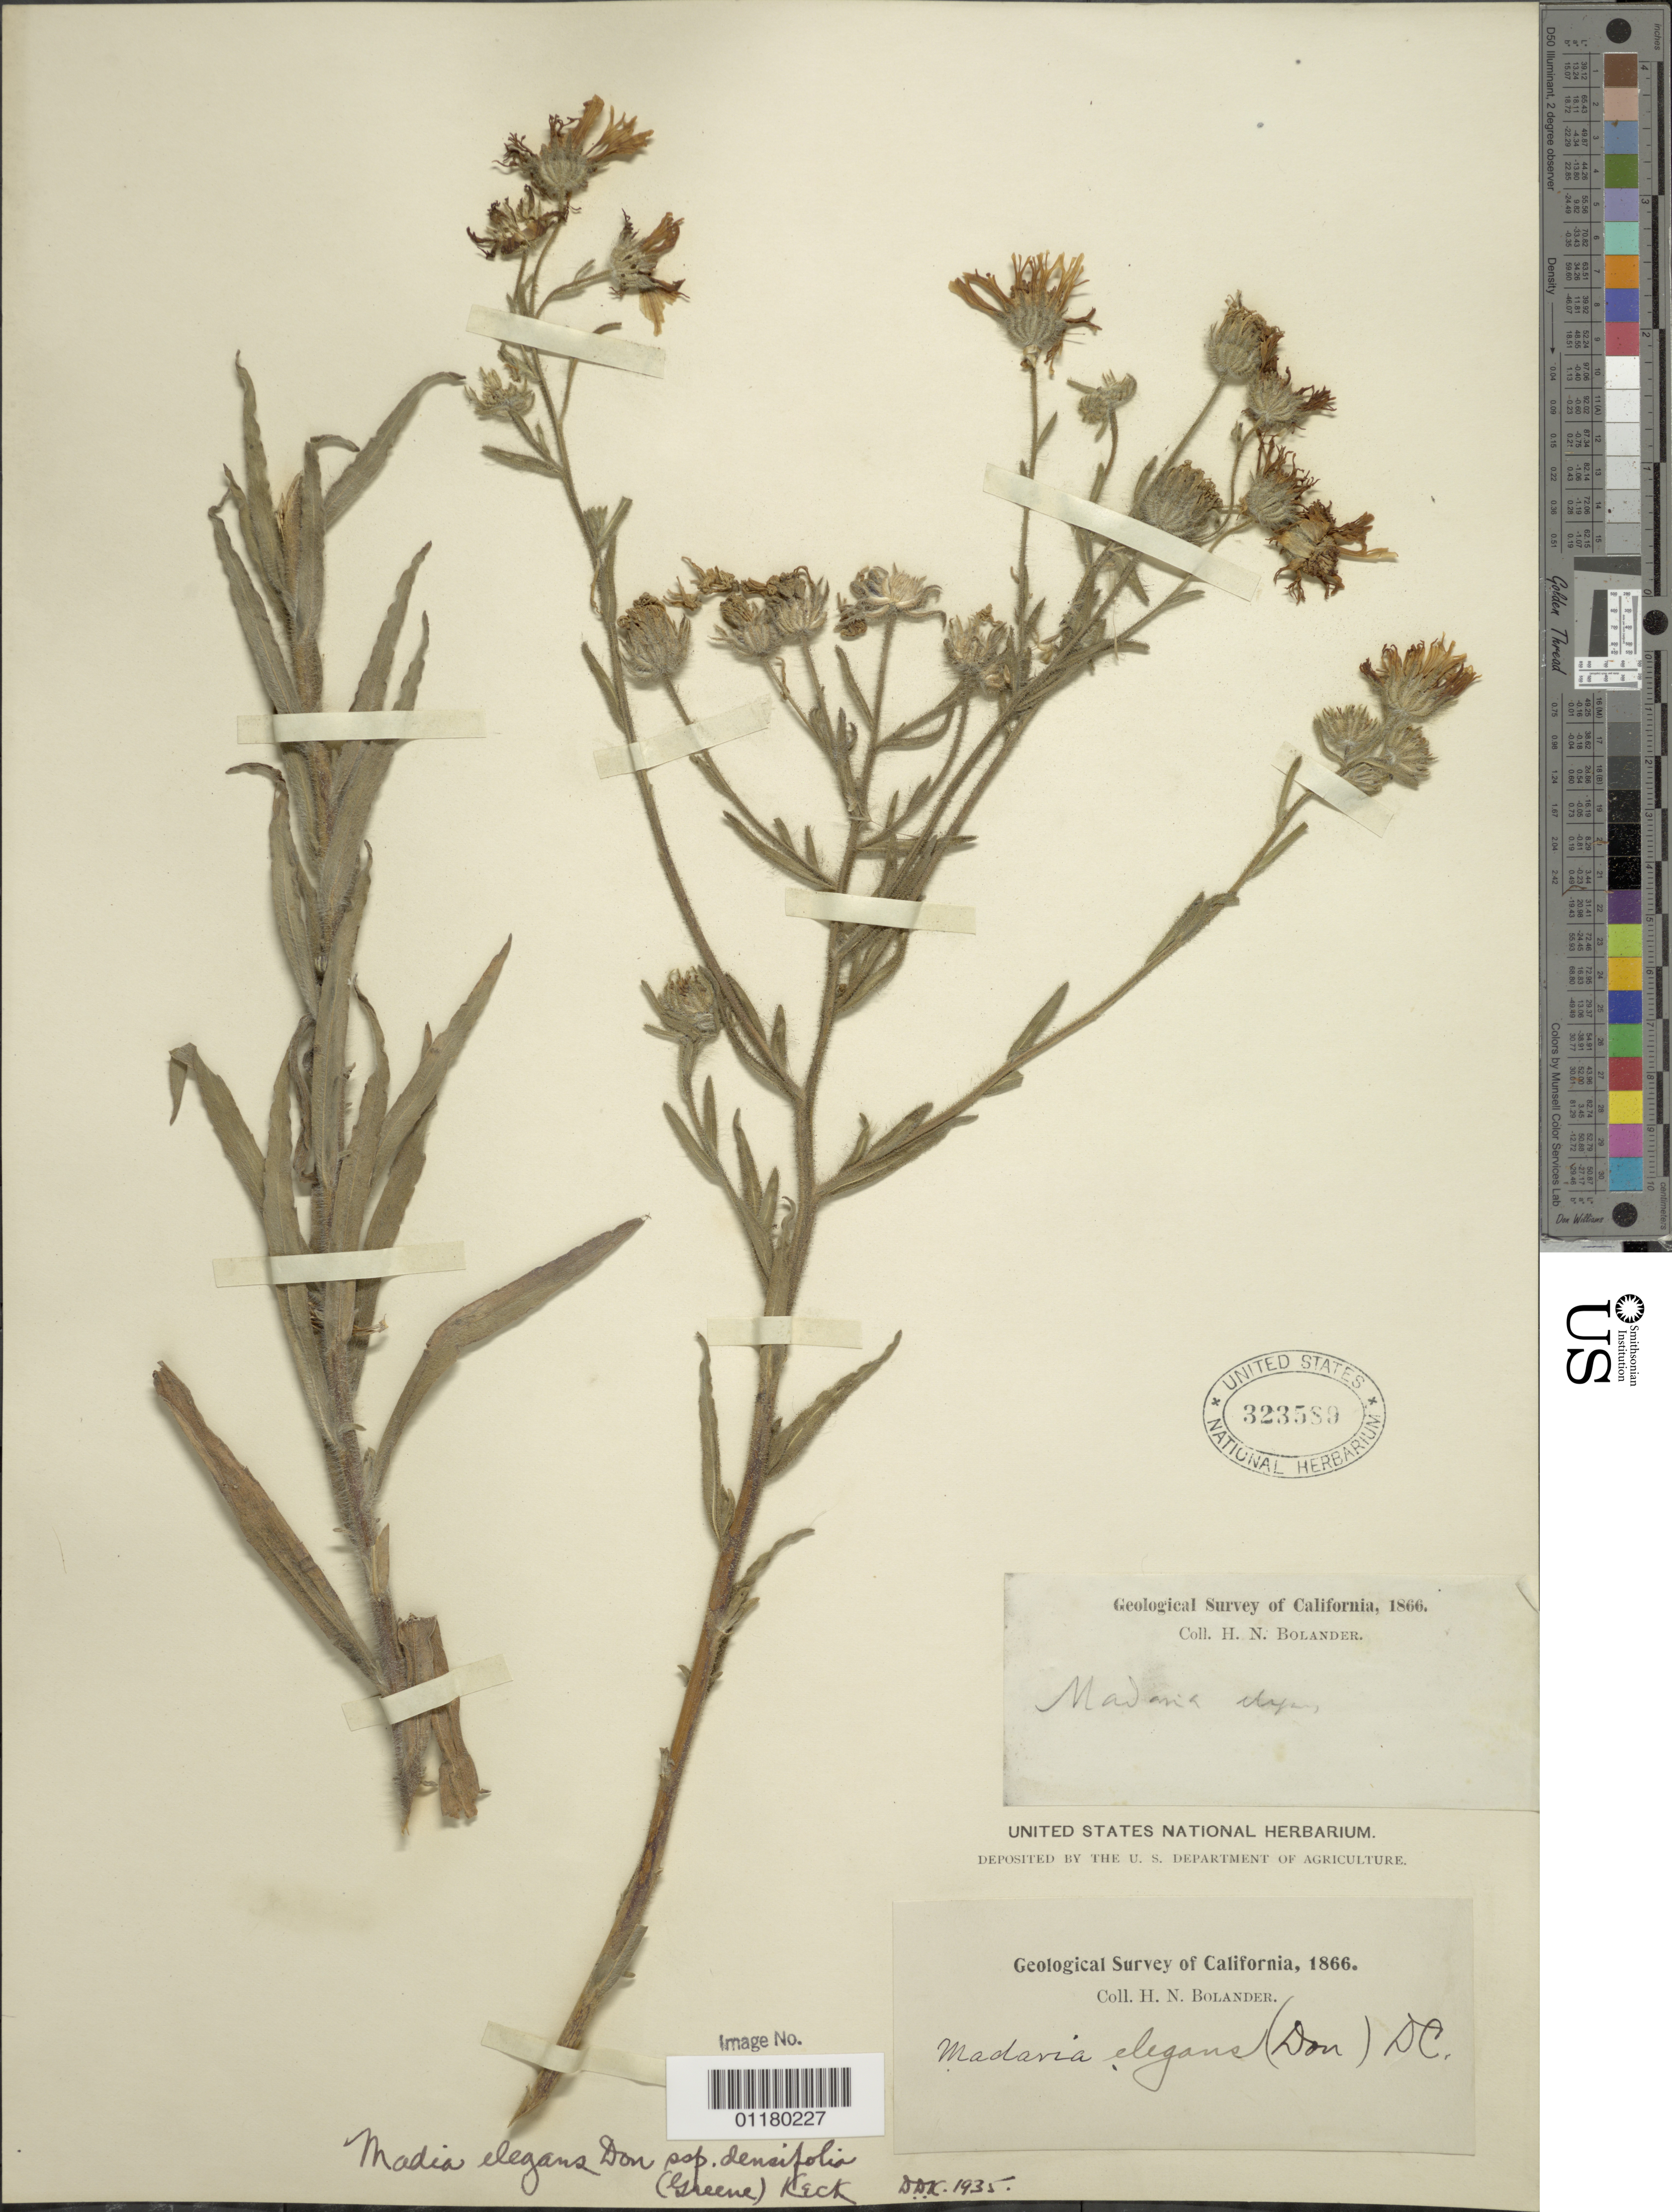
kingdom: Plantae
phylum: Tracheophyta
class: Magnoliopsida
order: Asterales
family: Asteraceae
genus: Madia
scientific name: Madia elegans subsp. densifolia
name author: (Greene) D.D. Keck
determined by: Keck, David D.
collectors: H. Bolander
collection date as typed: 1866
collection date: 1866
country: United States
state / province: California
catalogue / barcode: US 323589